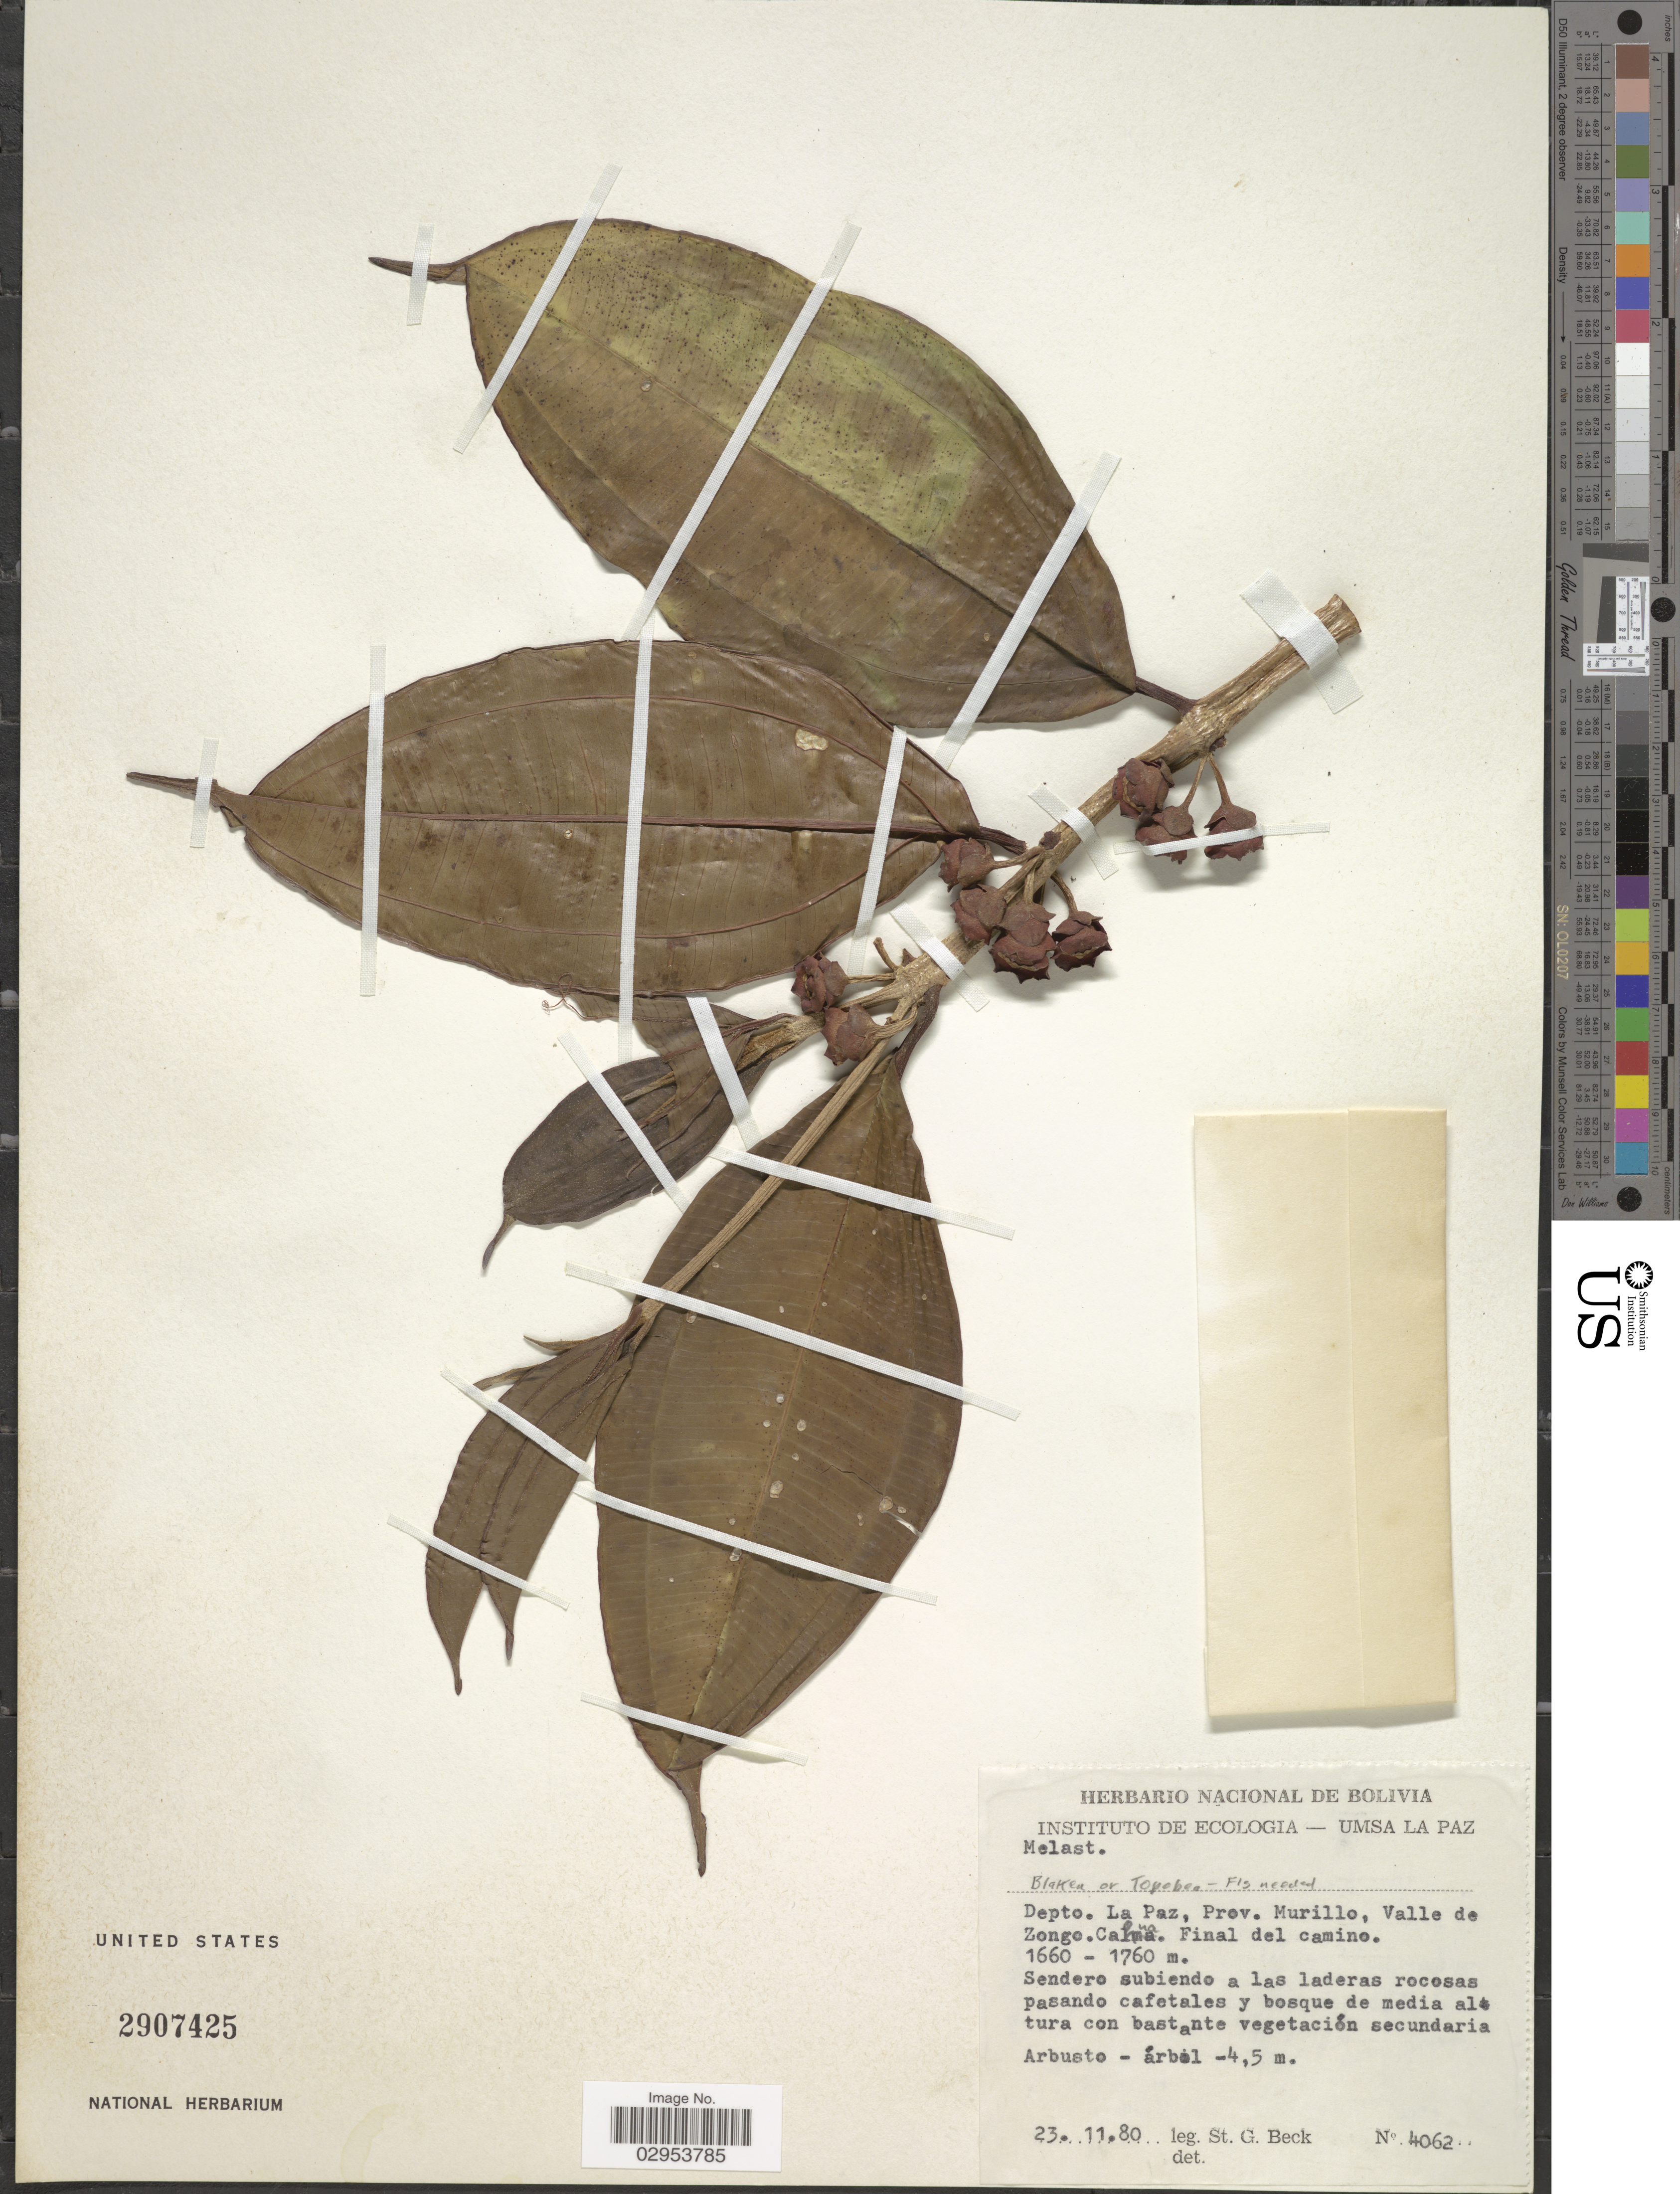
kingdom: Plantae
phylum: Tracheophyta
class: Magnoliopsida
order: Myrtales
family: Melastomataceae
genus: Blakea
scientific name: Blakea sp.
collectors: S. G. Beck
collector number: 4062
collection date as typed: Transcribed d/m/y: 23/11/80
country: Bolivia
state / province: La Paz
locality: Depto. La Paz, Prov. Murillo, valle de Zongo. Calma. Final del camino.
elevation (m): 1660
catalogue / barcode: US 2907425